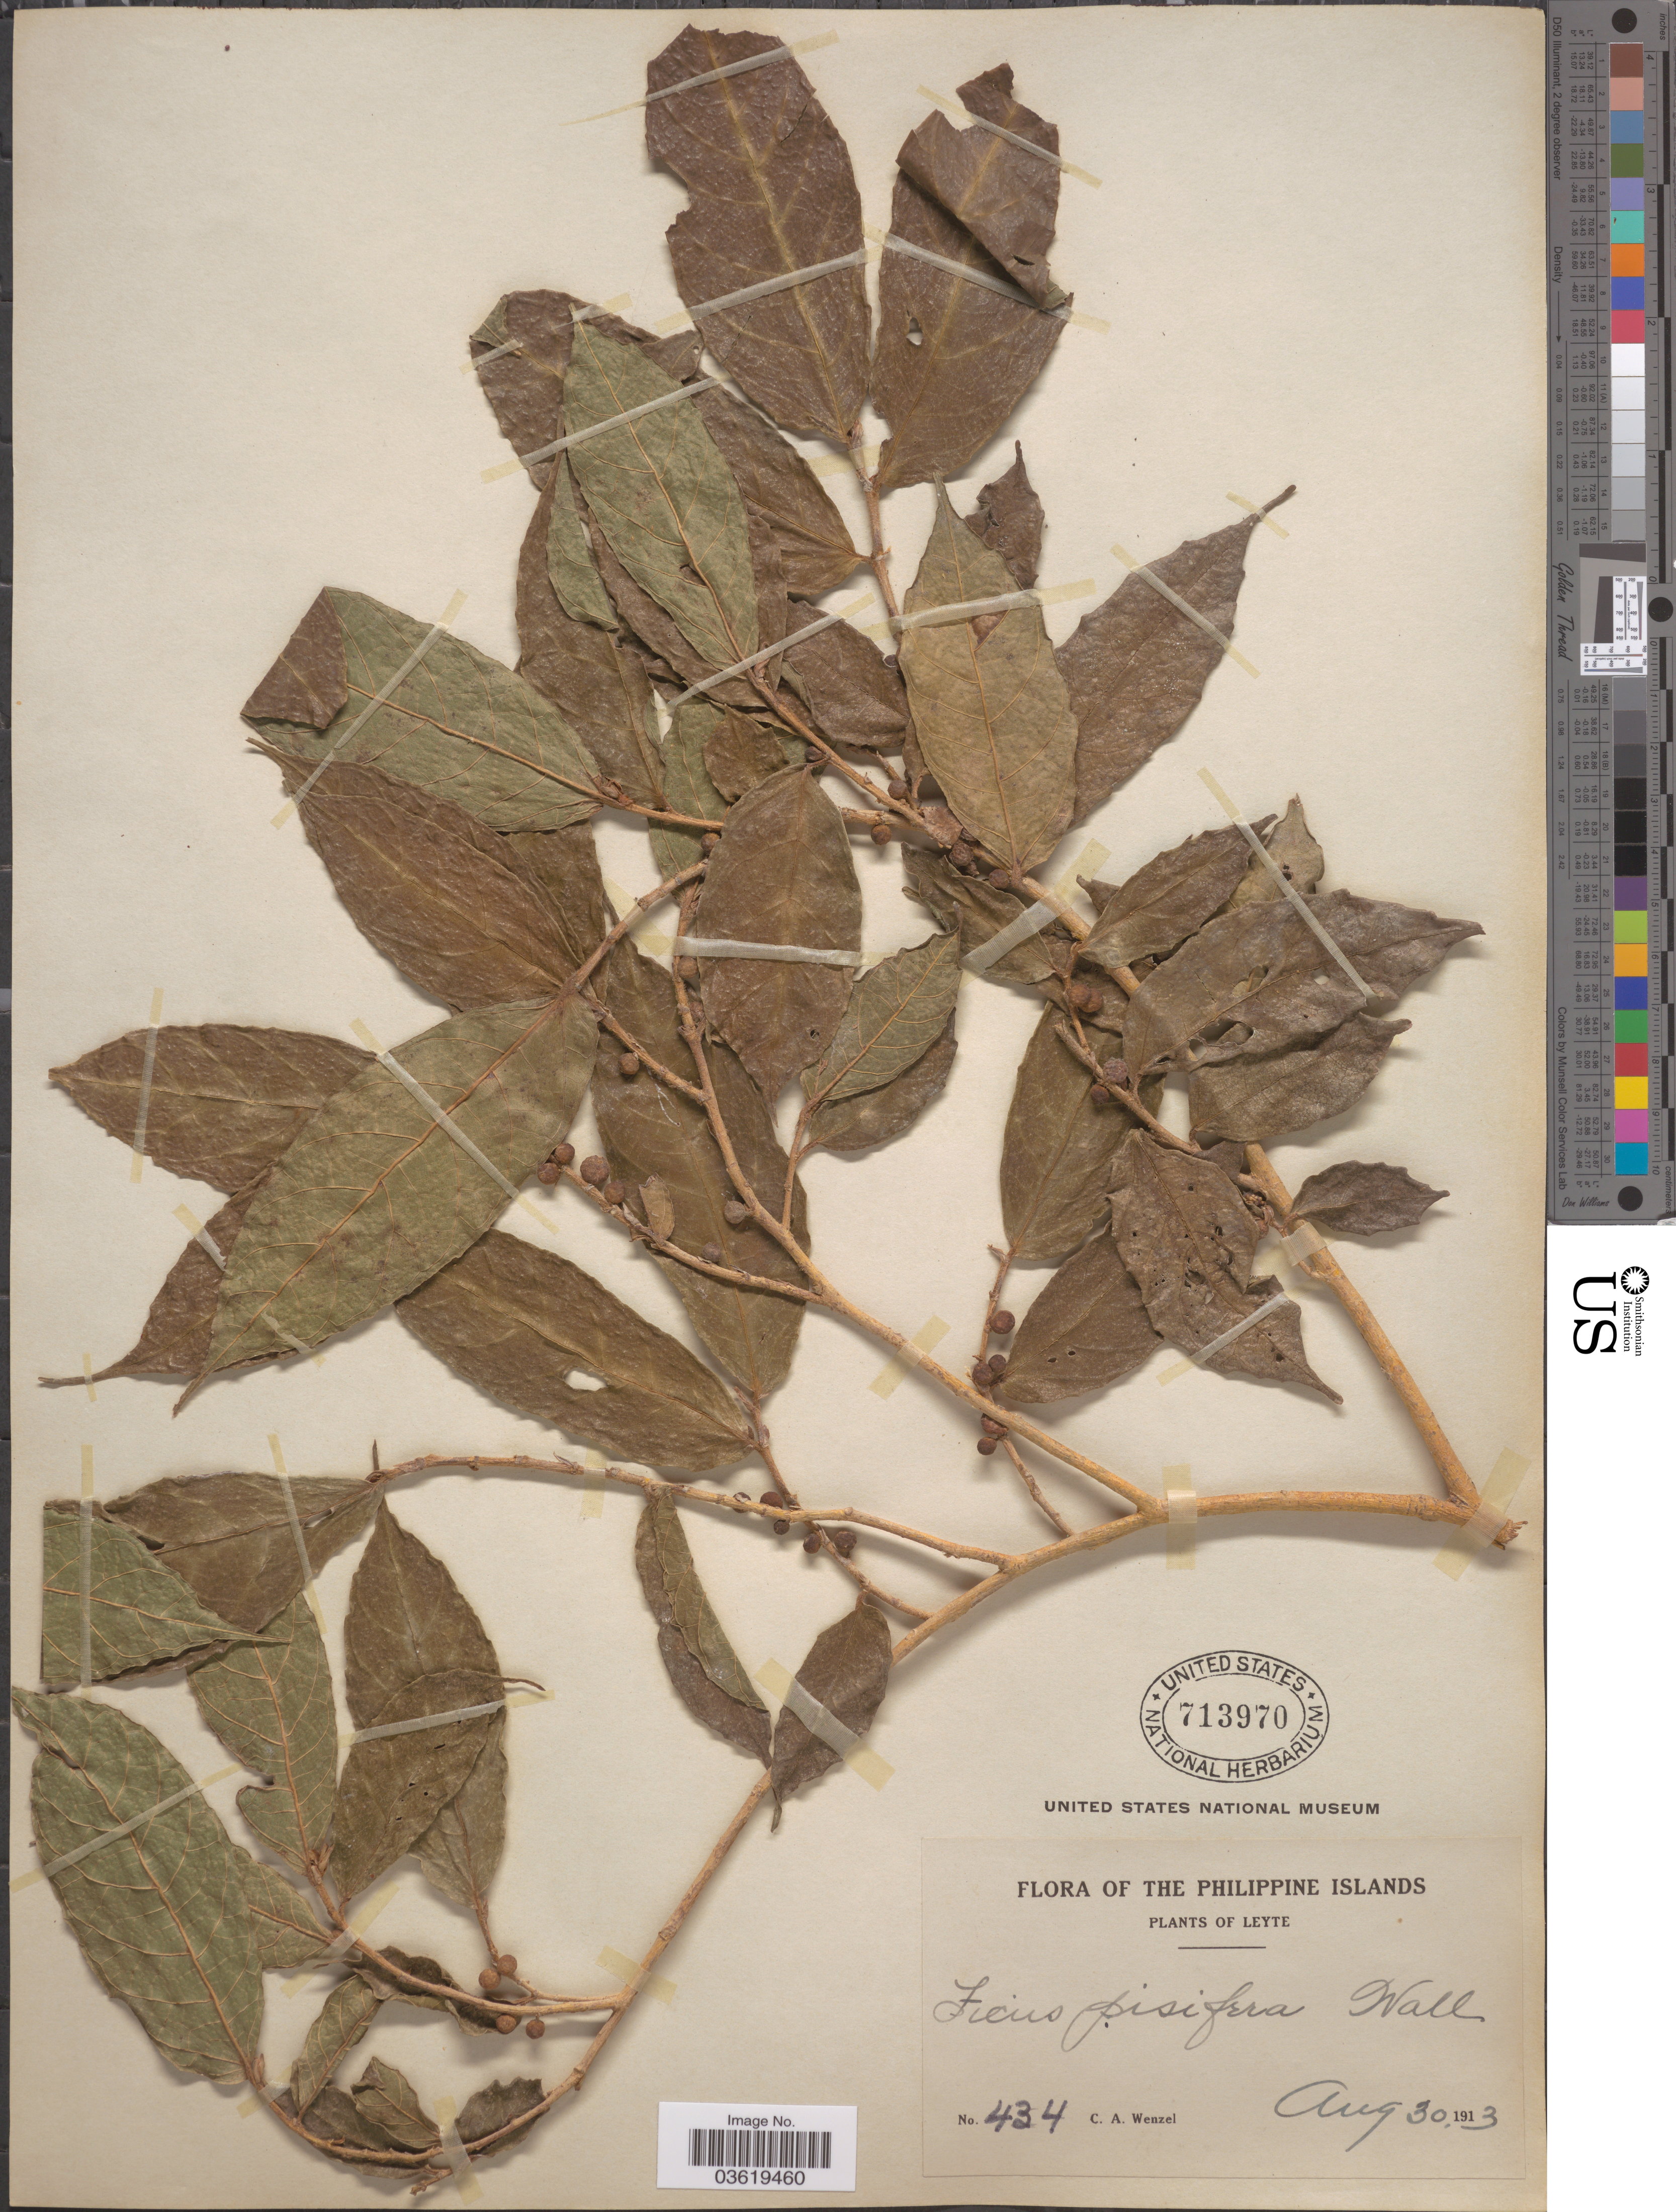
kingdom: Plantae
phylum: Tracheophyta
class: Magnoliopsida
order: Rosales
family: Moraceae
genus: Ficus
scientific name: Ficus pisifera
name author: Wall.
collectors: C. Wenzel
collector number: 434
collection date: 1913-08-30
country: Philippines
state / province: Eastern Visayas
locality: Leyte.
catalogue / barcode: US 713970